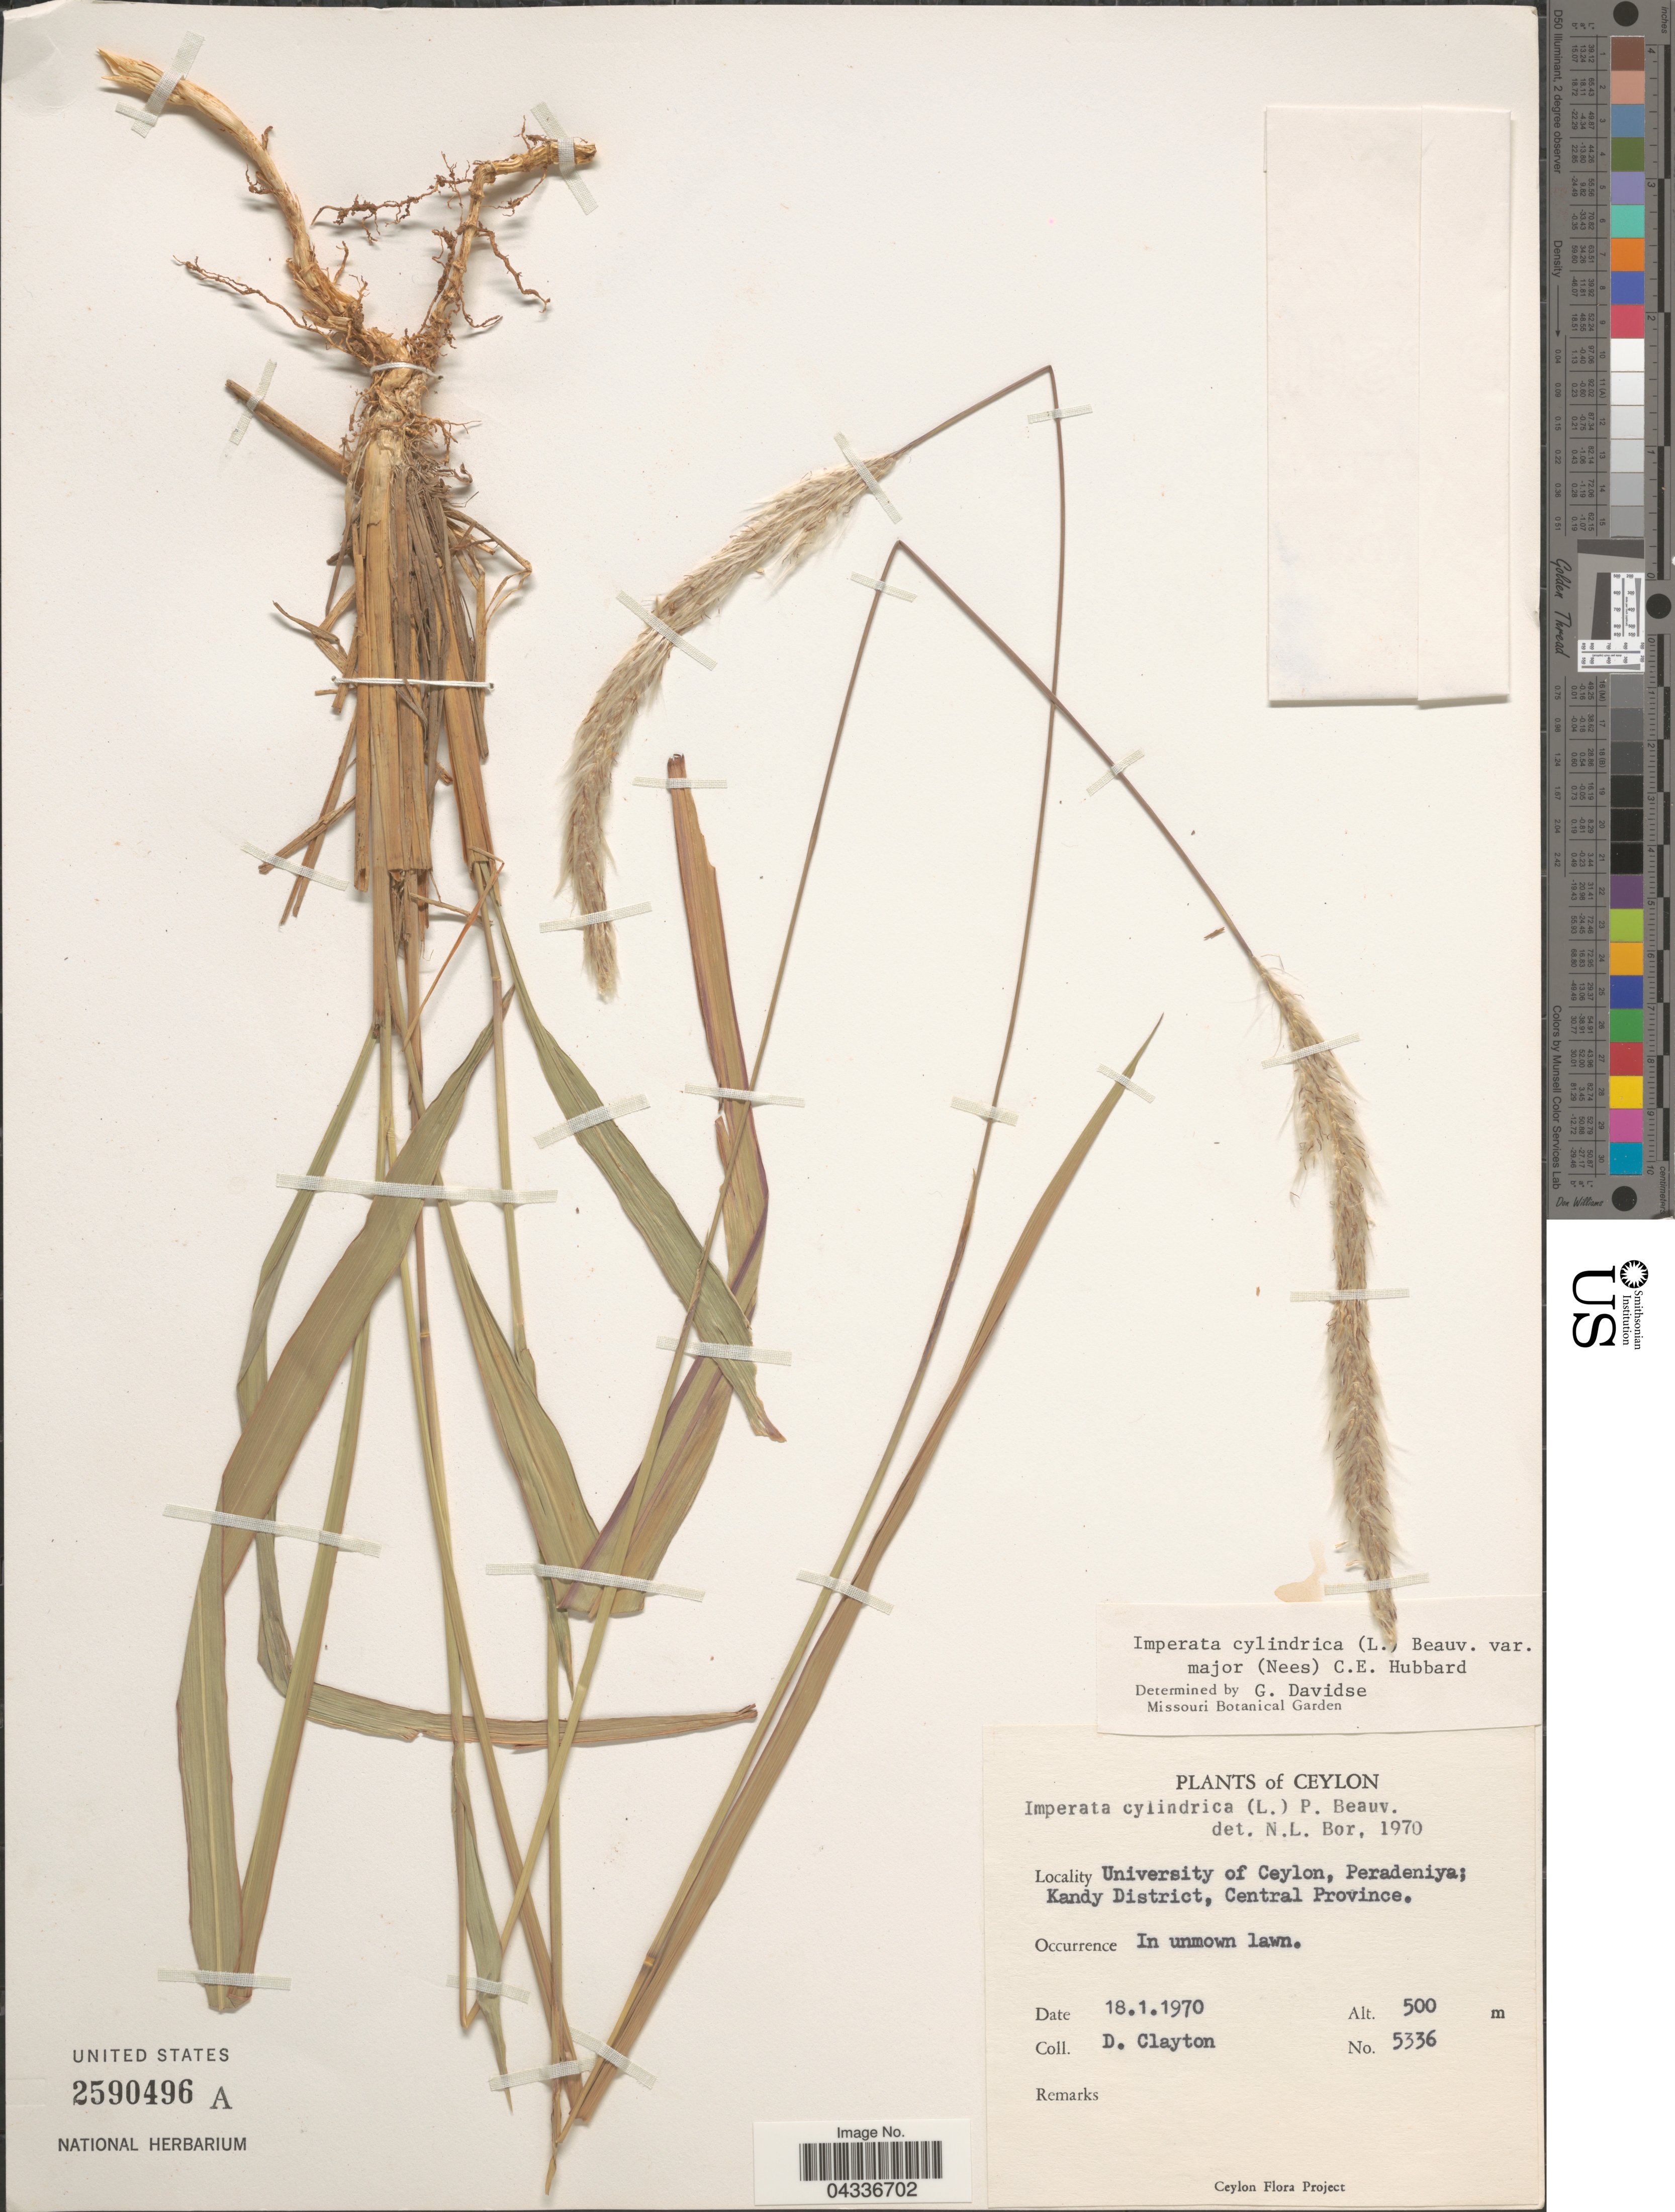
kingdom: Plantae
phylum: Tracheophyta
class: Liliopsida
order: Poales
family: Poaceae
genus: Imperata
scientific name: Imperata cylindrica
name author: (L.) P. Beauv.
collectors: D. Clayton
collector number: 5336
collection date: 1970-01-18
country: Sri Lanka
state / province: Central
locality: Ceylon. University of Ceylon, Peradeniya; Kandy District.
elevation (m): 500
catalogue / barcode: US 2590496A